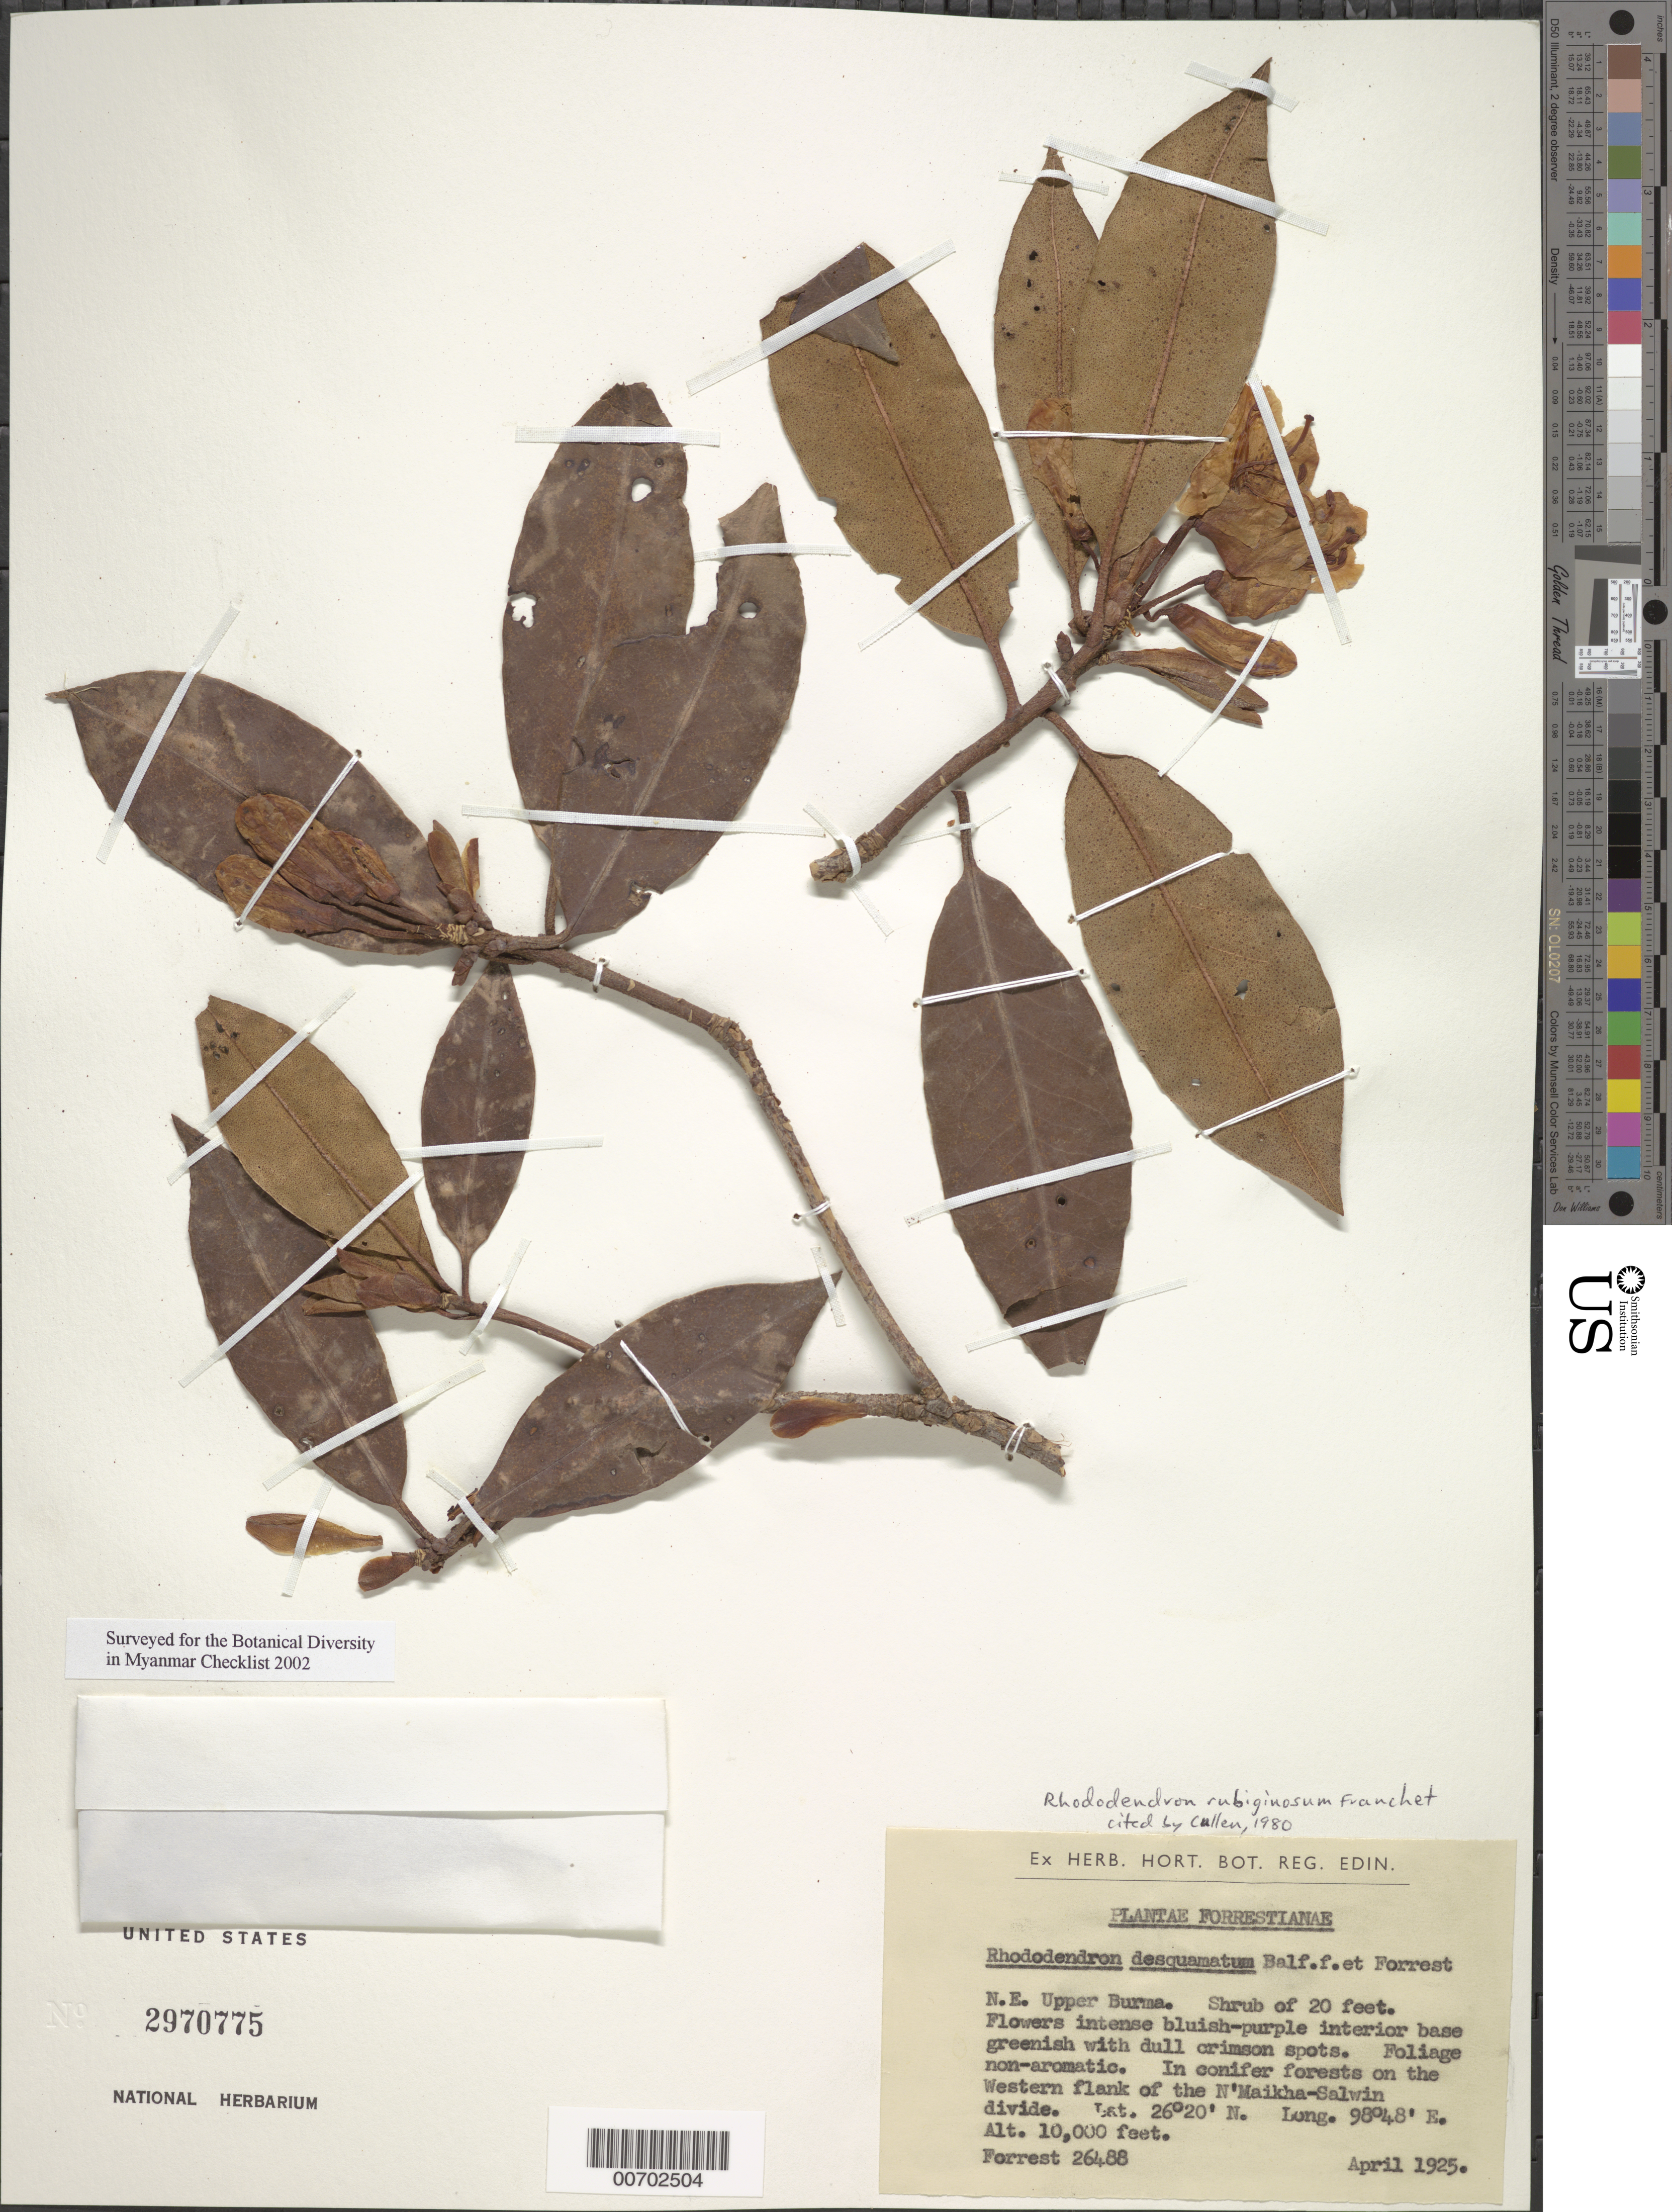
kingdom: Plantae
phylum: Tracheophyta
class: Magnoliopsida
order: Ericales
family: Ericaceae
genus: Rhododendron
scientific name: Rhododendron rubiginosum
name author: Franch.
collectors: G. Forrest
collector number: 26488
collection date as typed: Apr 1925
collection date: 1925-04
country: Myanmar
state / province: Kachin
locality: N'Maikha-Salwin Divide, W flank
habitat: Conifer forest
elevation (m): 3048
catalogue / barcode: US 2970775